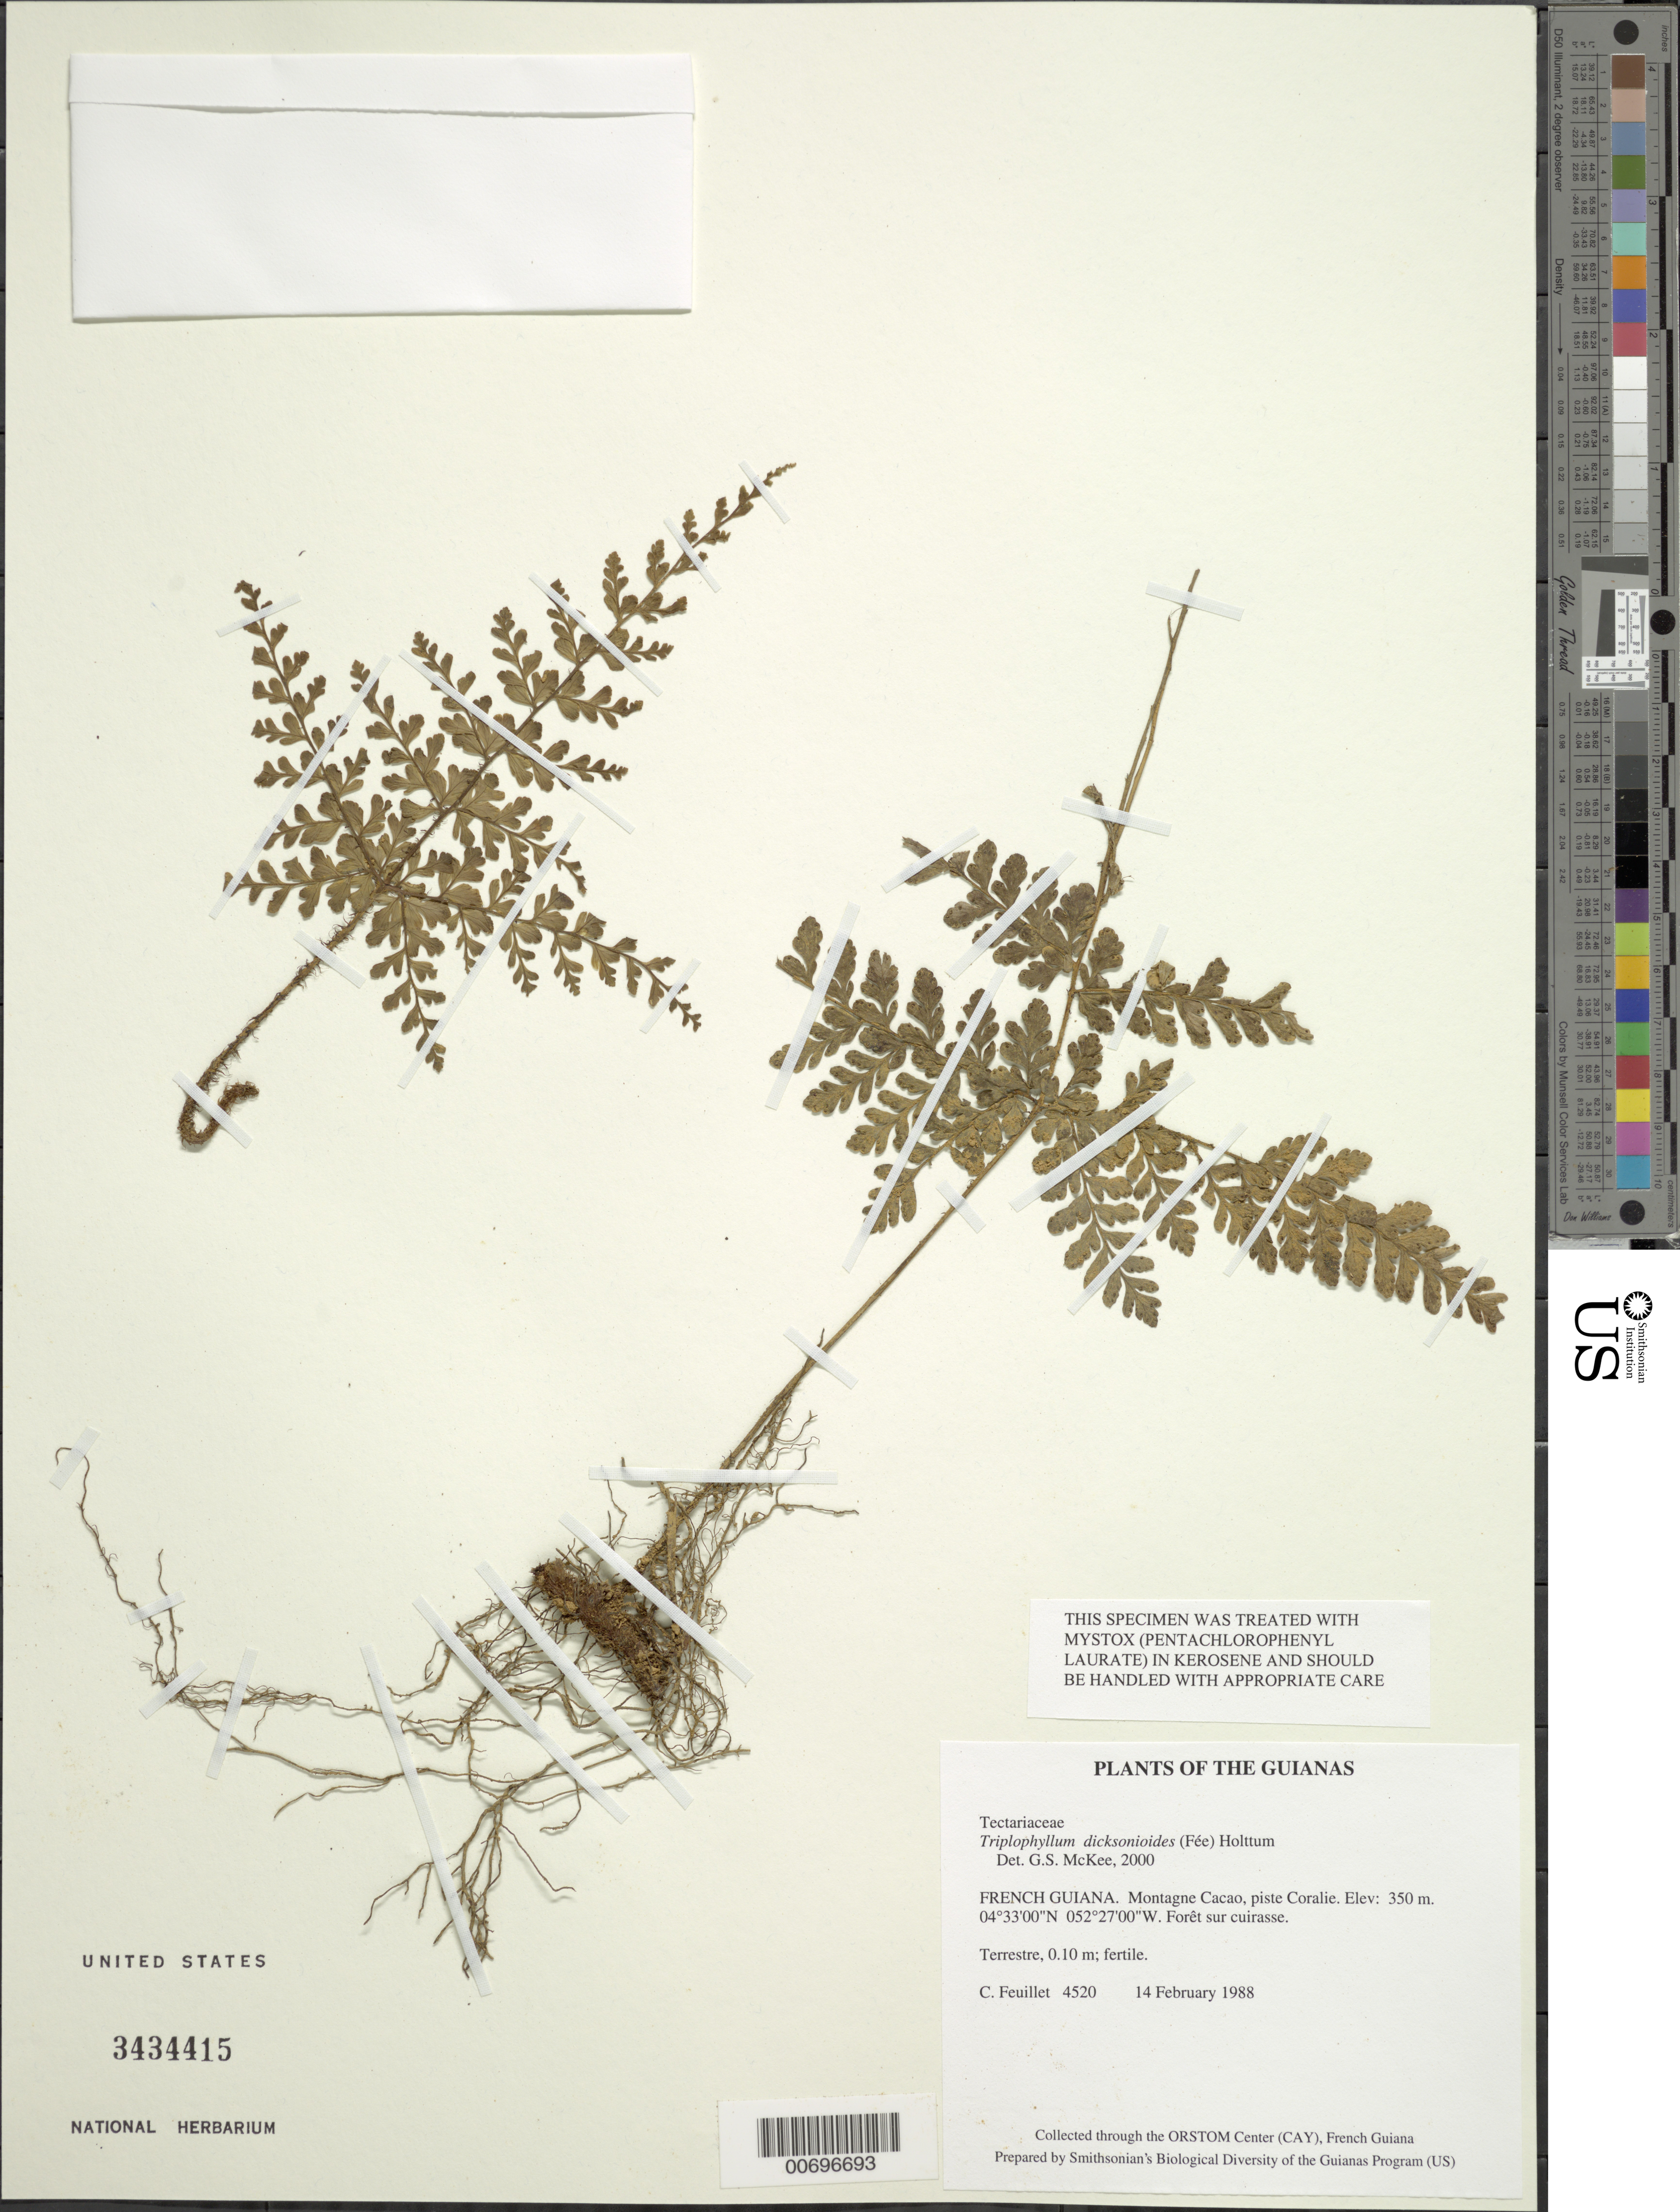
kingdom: Plantae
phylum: Tracheophyta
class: Polypodiopsida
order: Polypodiales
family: Tectariaceae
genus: Triplophyllum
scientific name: Triplophyllum dicksonioides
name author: (Fée) Holttum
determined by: McKee, G. S., (US), NMNH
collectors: C. Feuillet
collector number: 4520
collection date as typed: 14 Feb 1988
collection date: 1988-02-14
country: French Guiana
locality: Montagne Cacao, piste Coralie - Bassin de la Comté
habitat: Forêt sur cuirasse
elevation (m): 350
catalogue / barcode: US 3434415